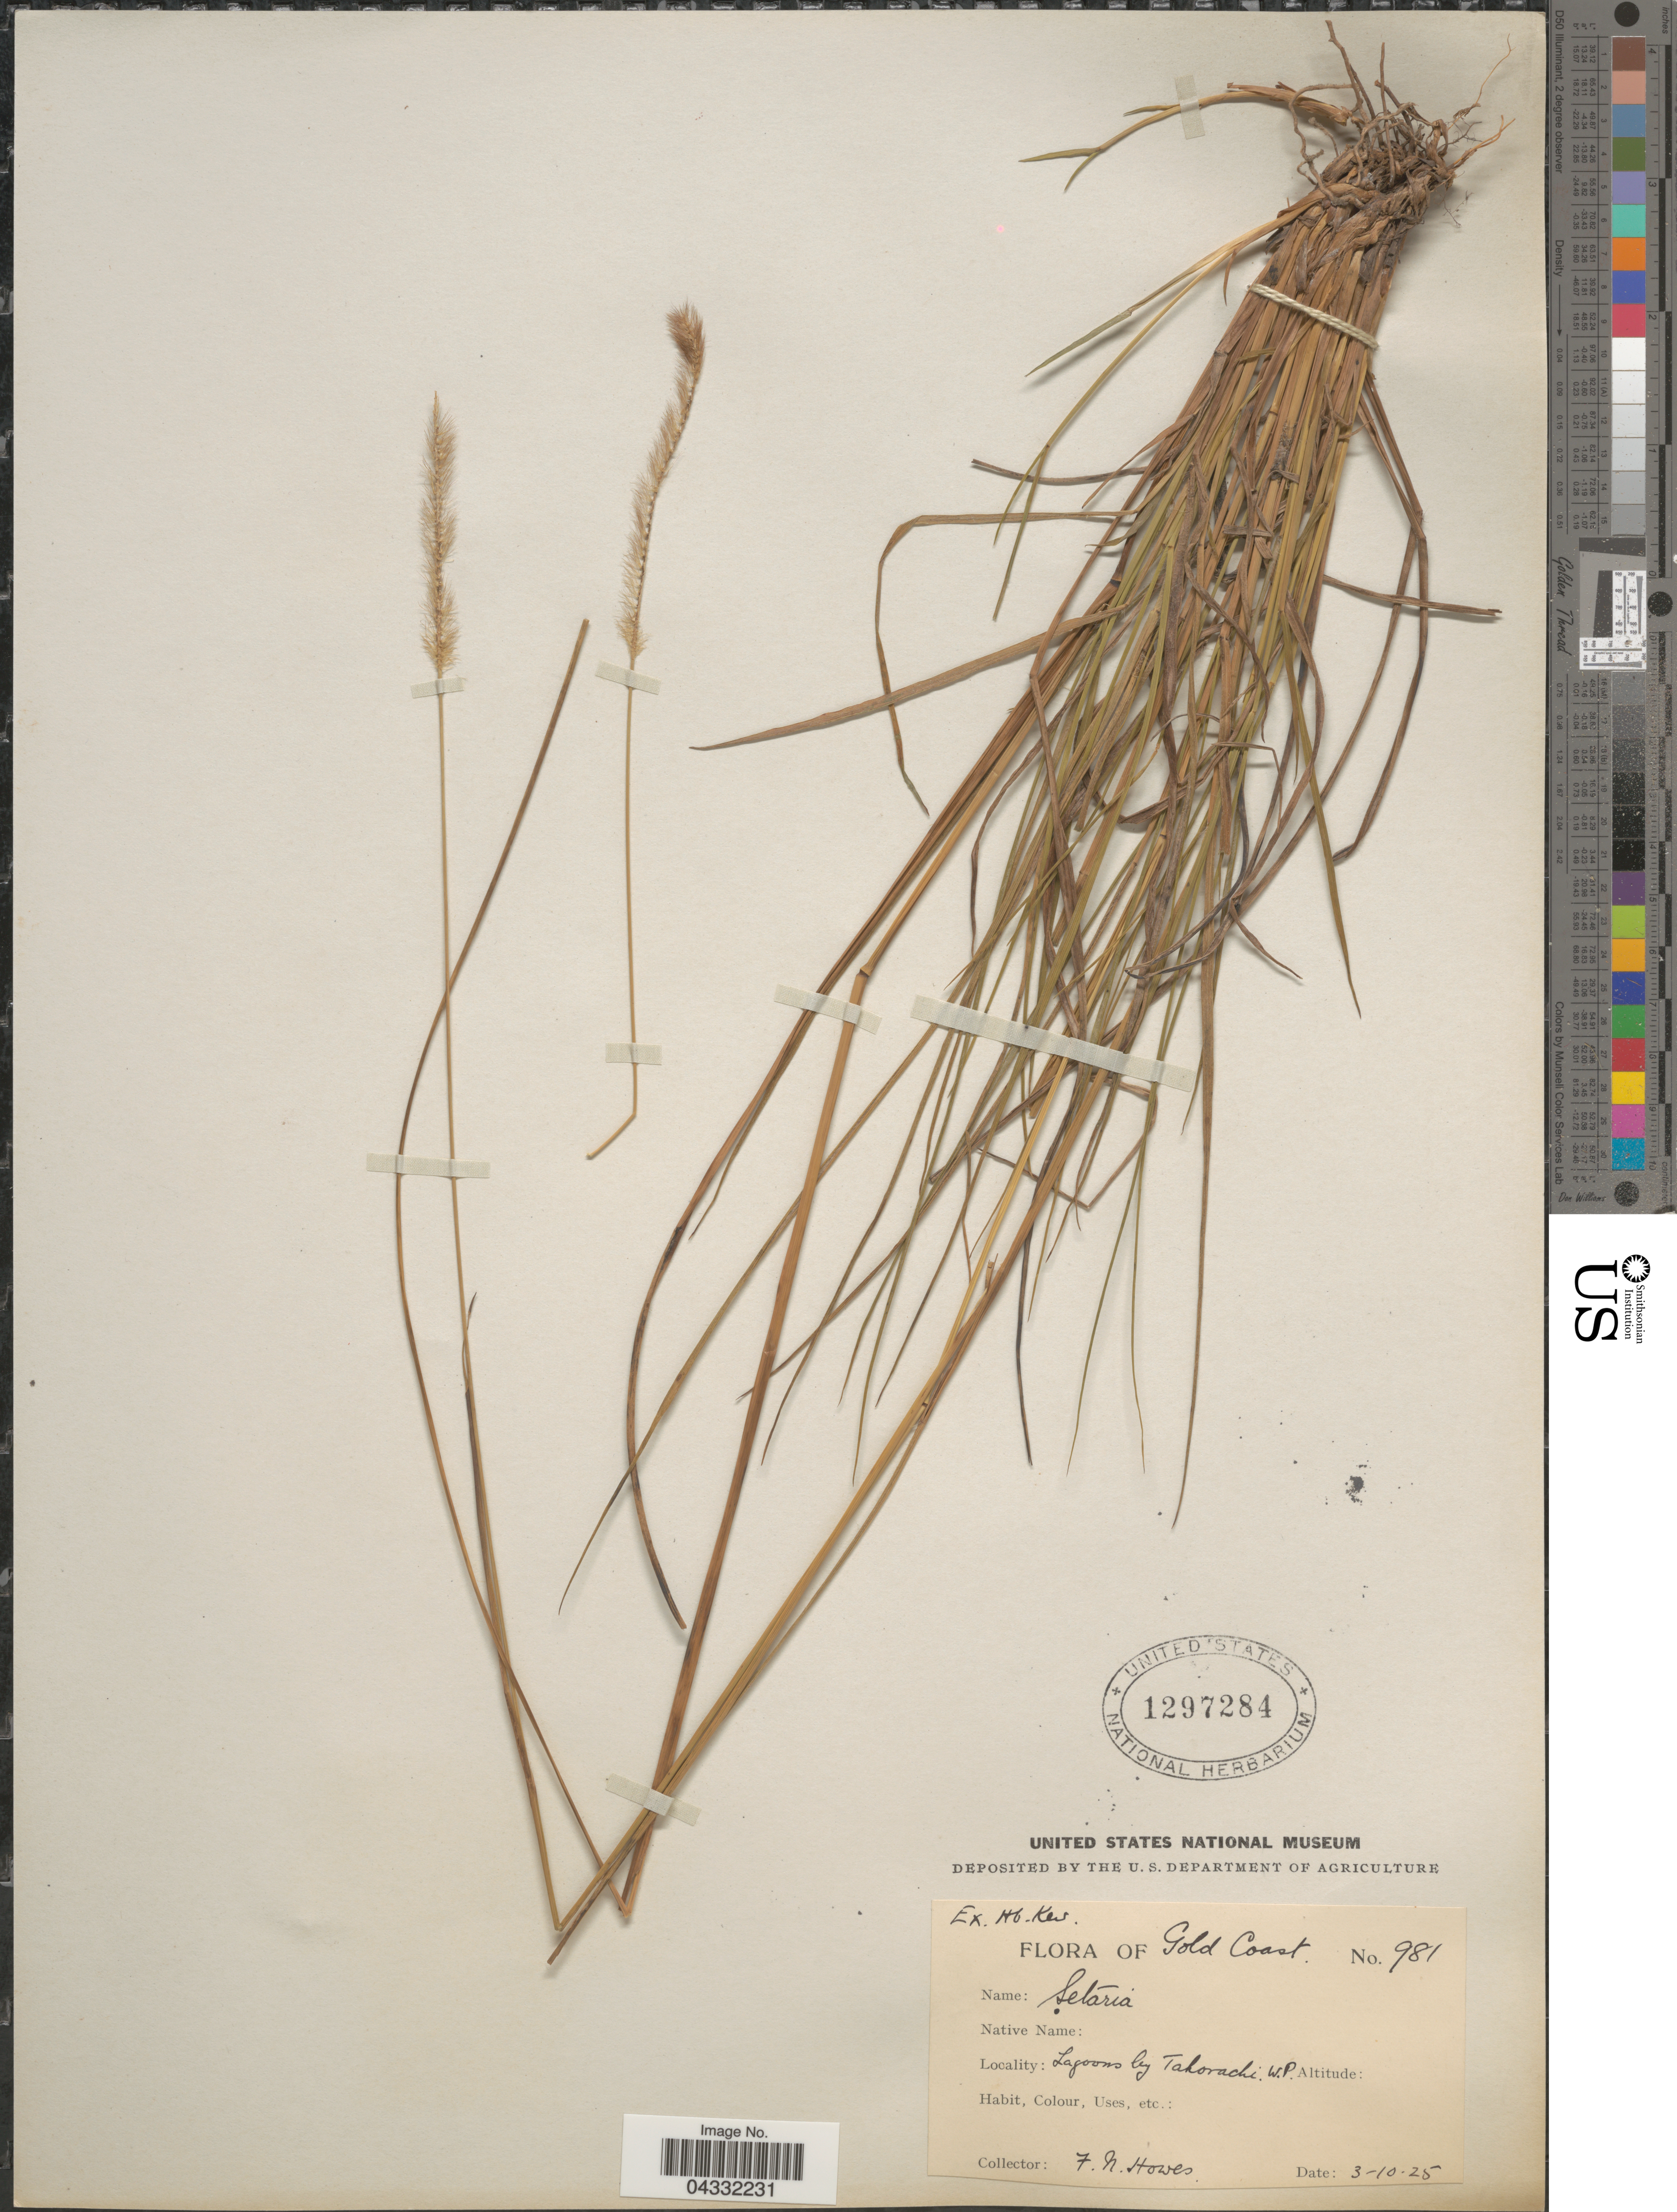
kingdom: Plantae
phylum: Tracheophyta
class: Liliopsida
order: Poales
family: Poaceae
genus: Setaria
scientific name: Setaria sp.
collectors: F. Howes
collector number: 981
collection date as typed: Transcribed d/m/y: 3/10/25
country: Ghana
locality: Gold Coast. Lagoons by Tahorachi. W.P.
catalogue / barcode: US 1297284